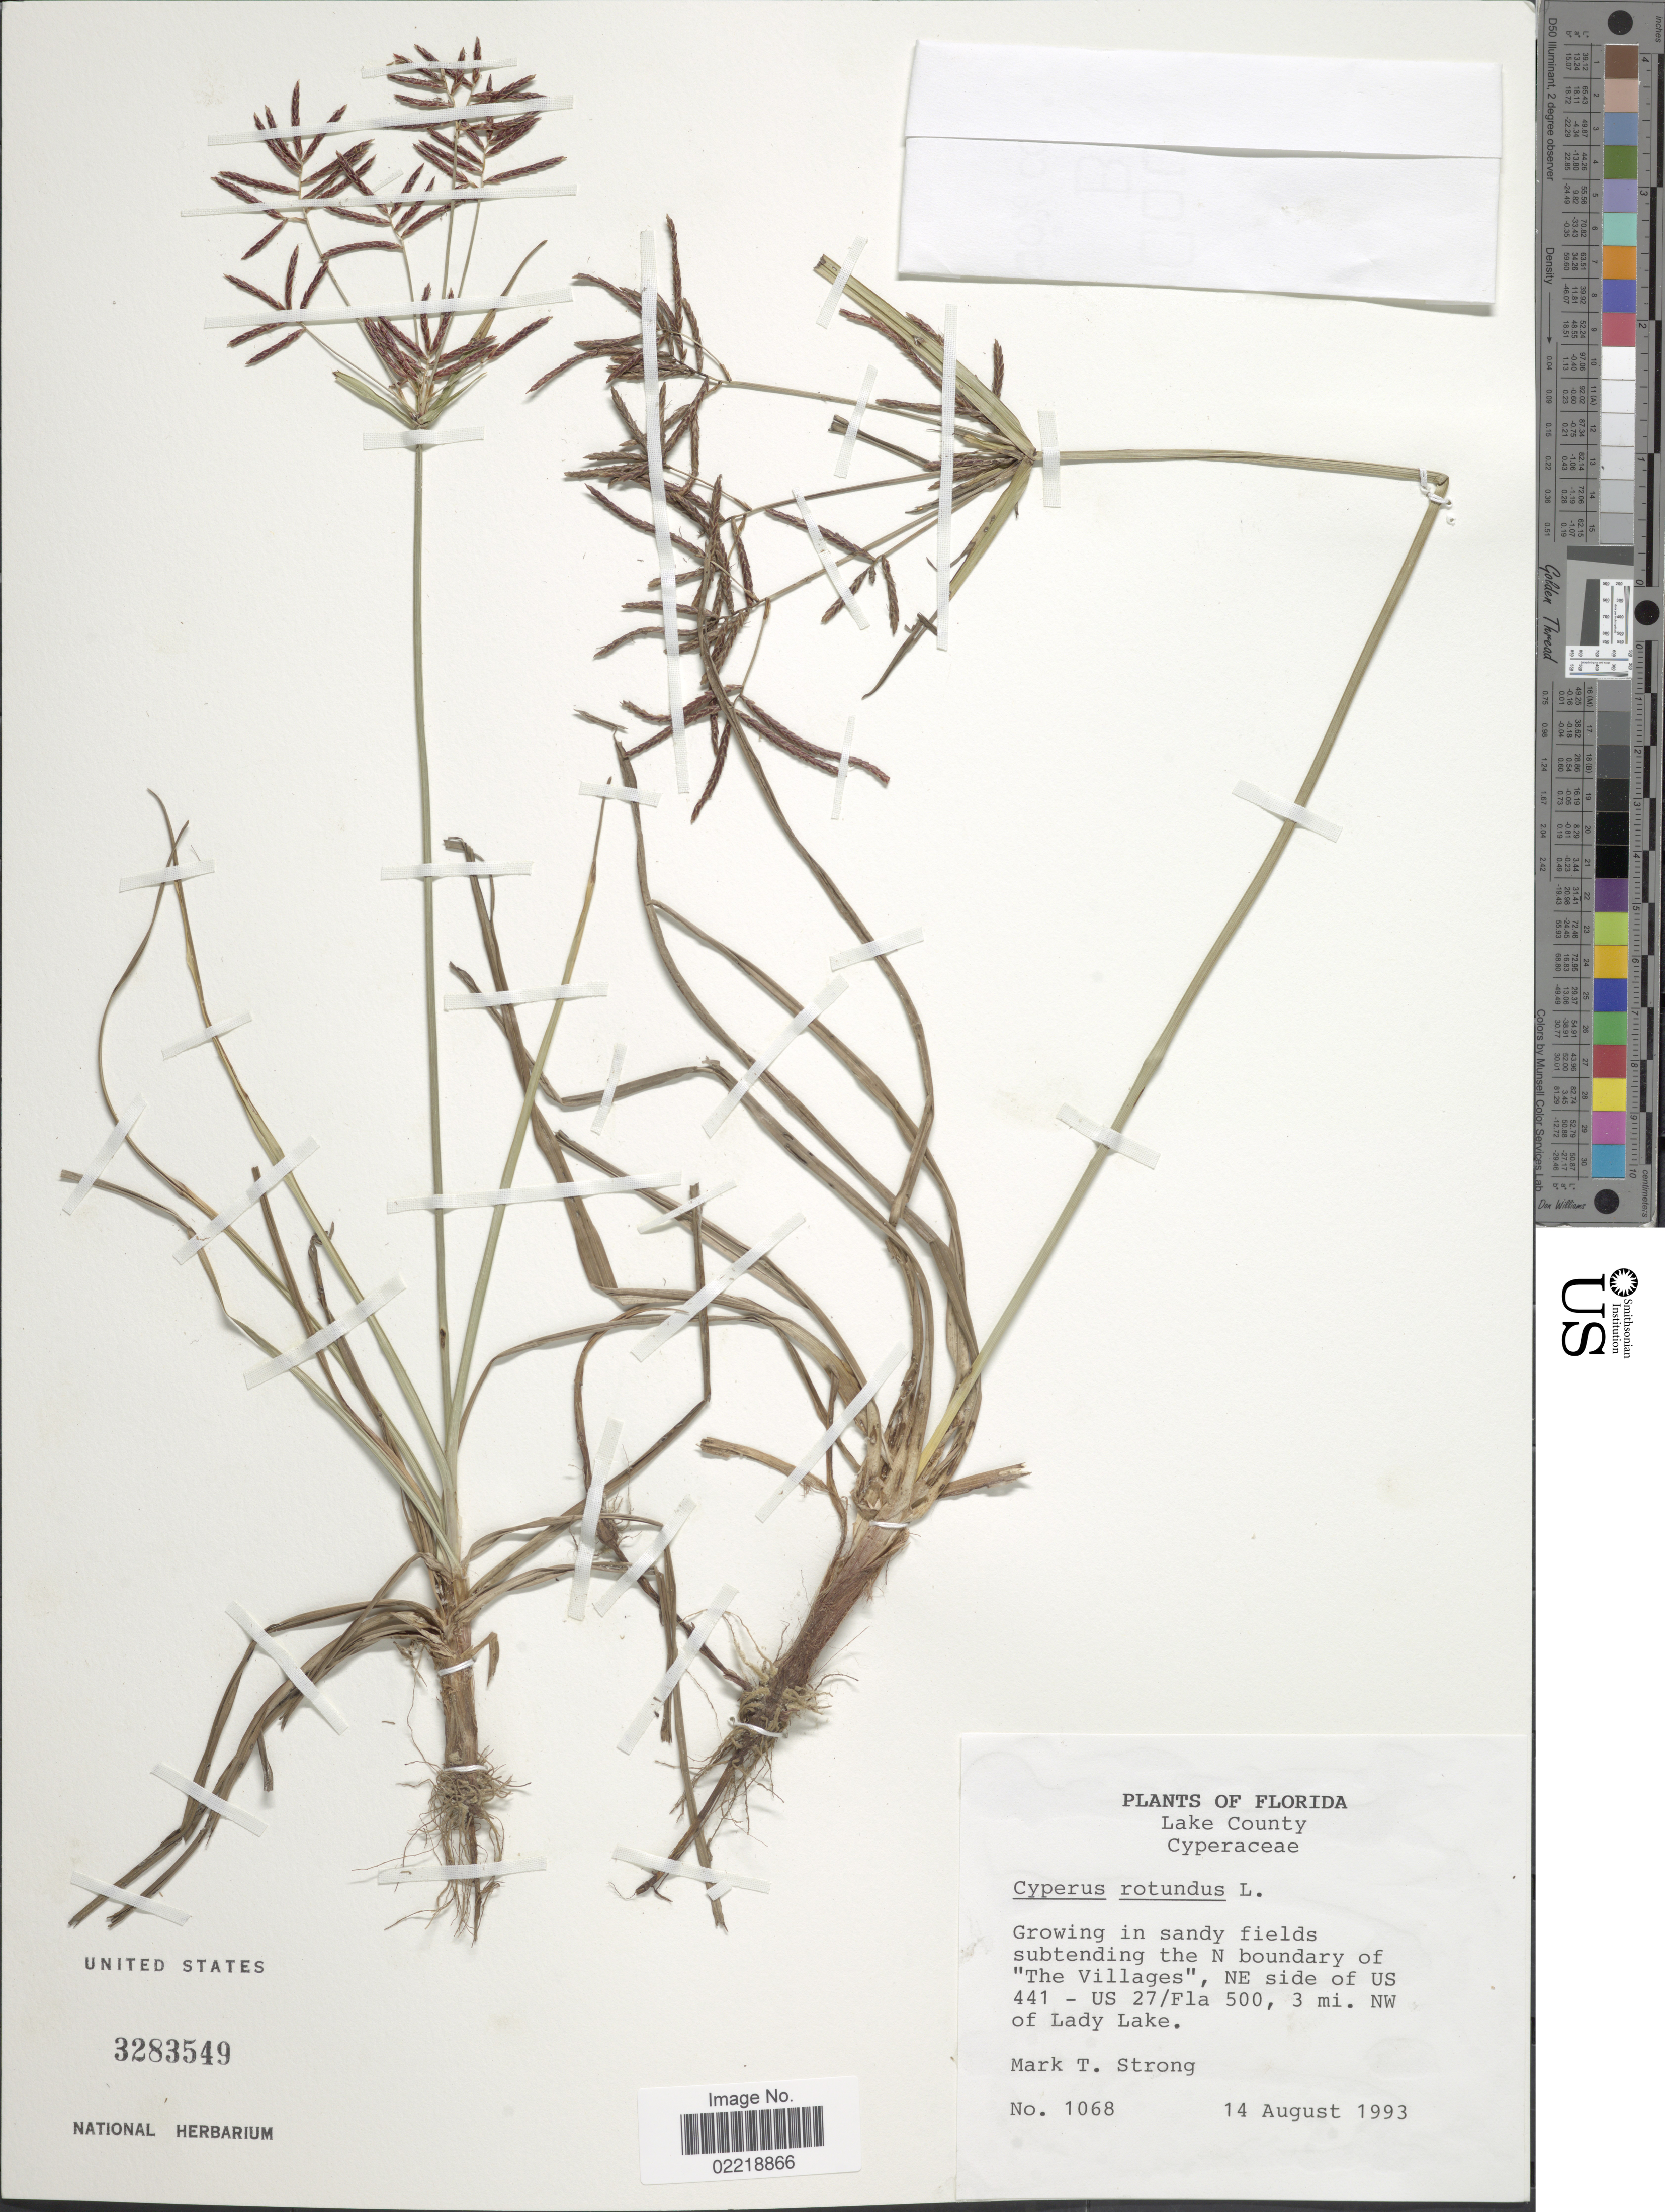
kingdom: Plantae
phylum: Tracheophyta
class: Liliopsida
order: Poales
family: Cyperaceae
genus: Cyperus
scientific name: Cyperus rotundus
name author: L.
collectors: M. T. Strong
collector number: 1068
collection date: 1993-08-14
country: United States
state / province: Florida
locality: Lake County, Growing in sandy field subtending the N boundary of 'The Villages', NE side of US 441 - US 27/Fla 500, 3 mi NW of Lady Lake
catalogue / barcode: US 3283549